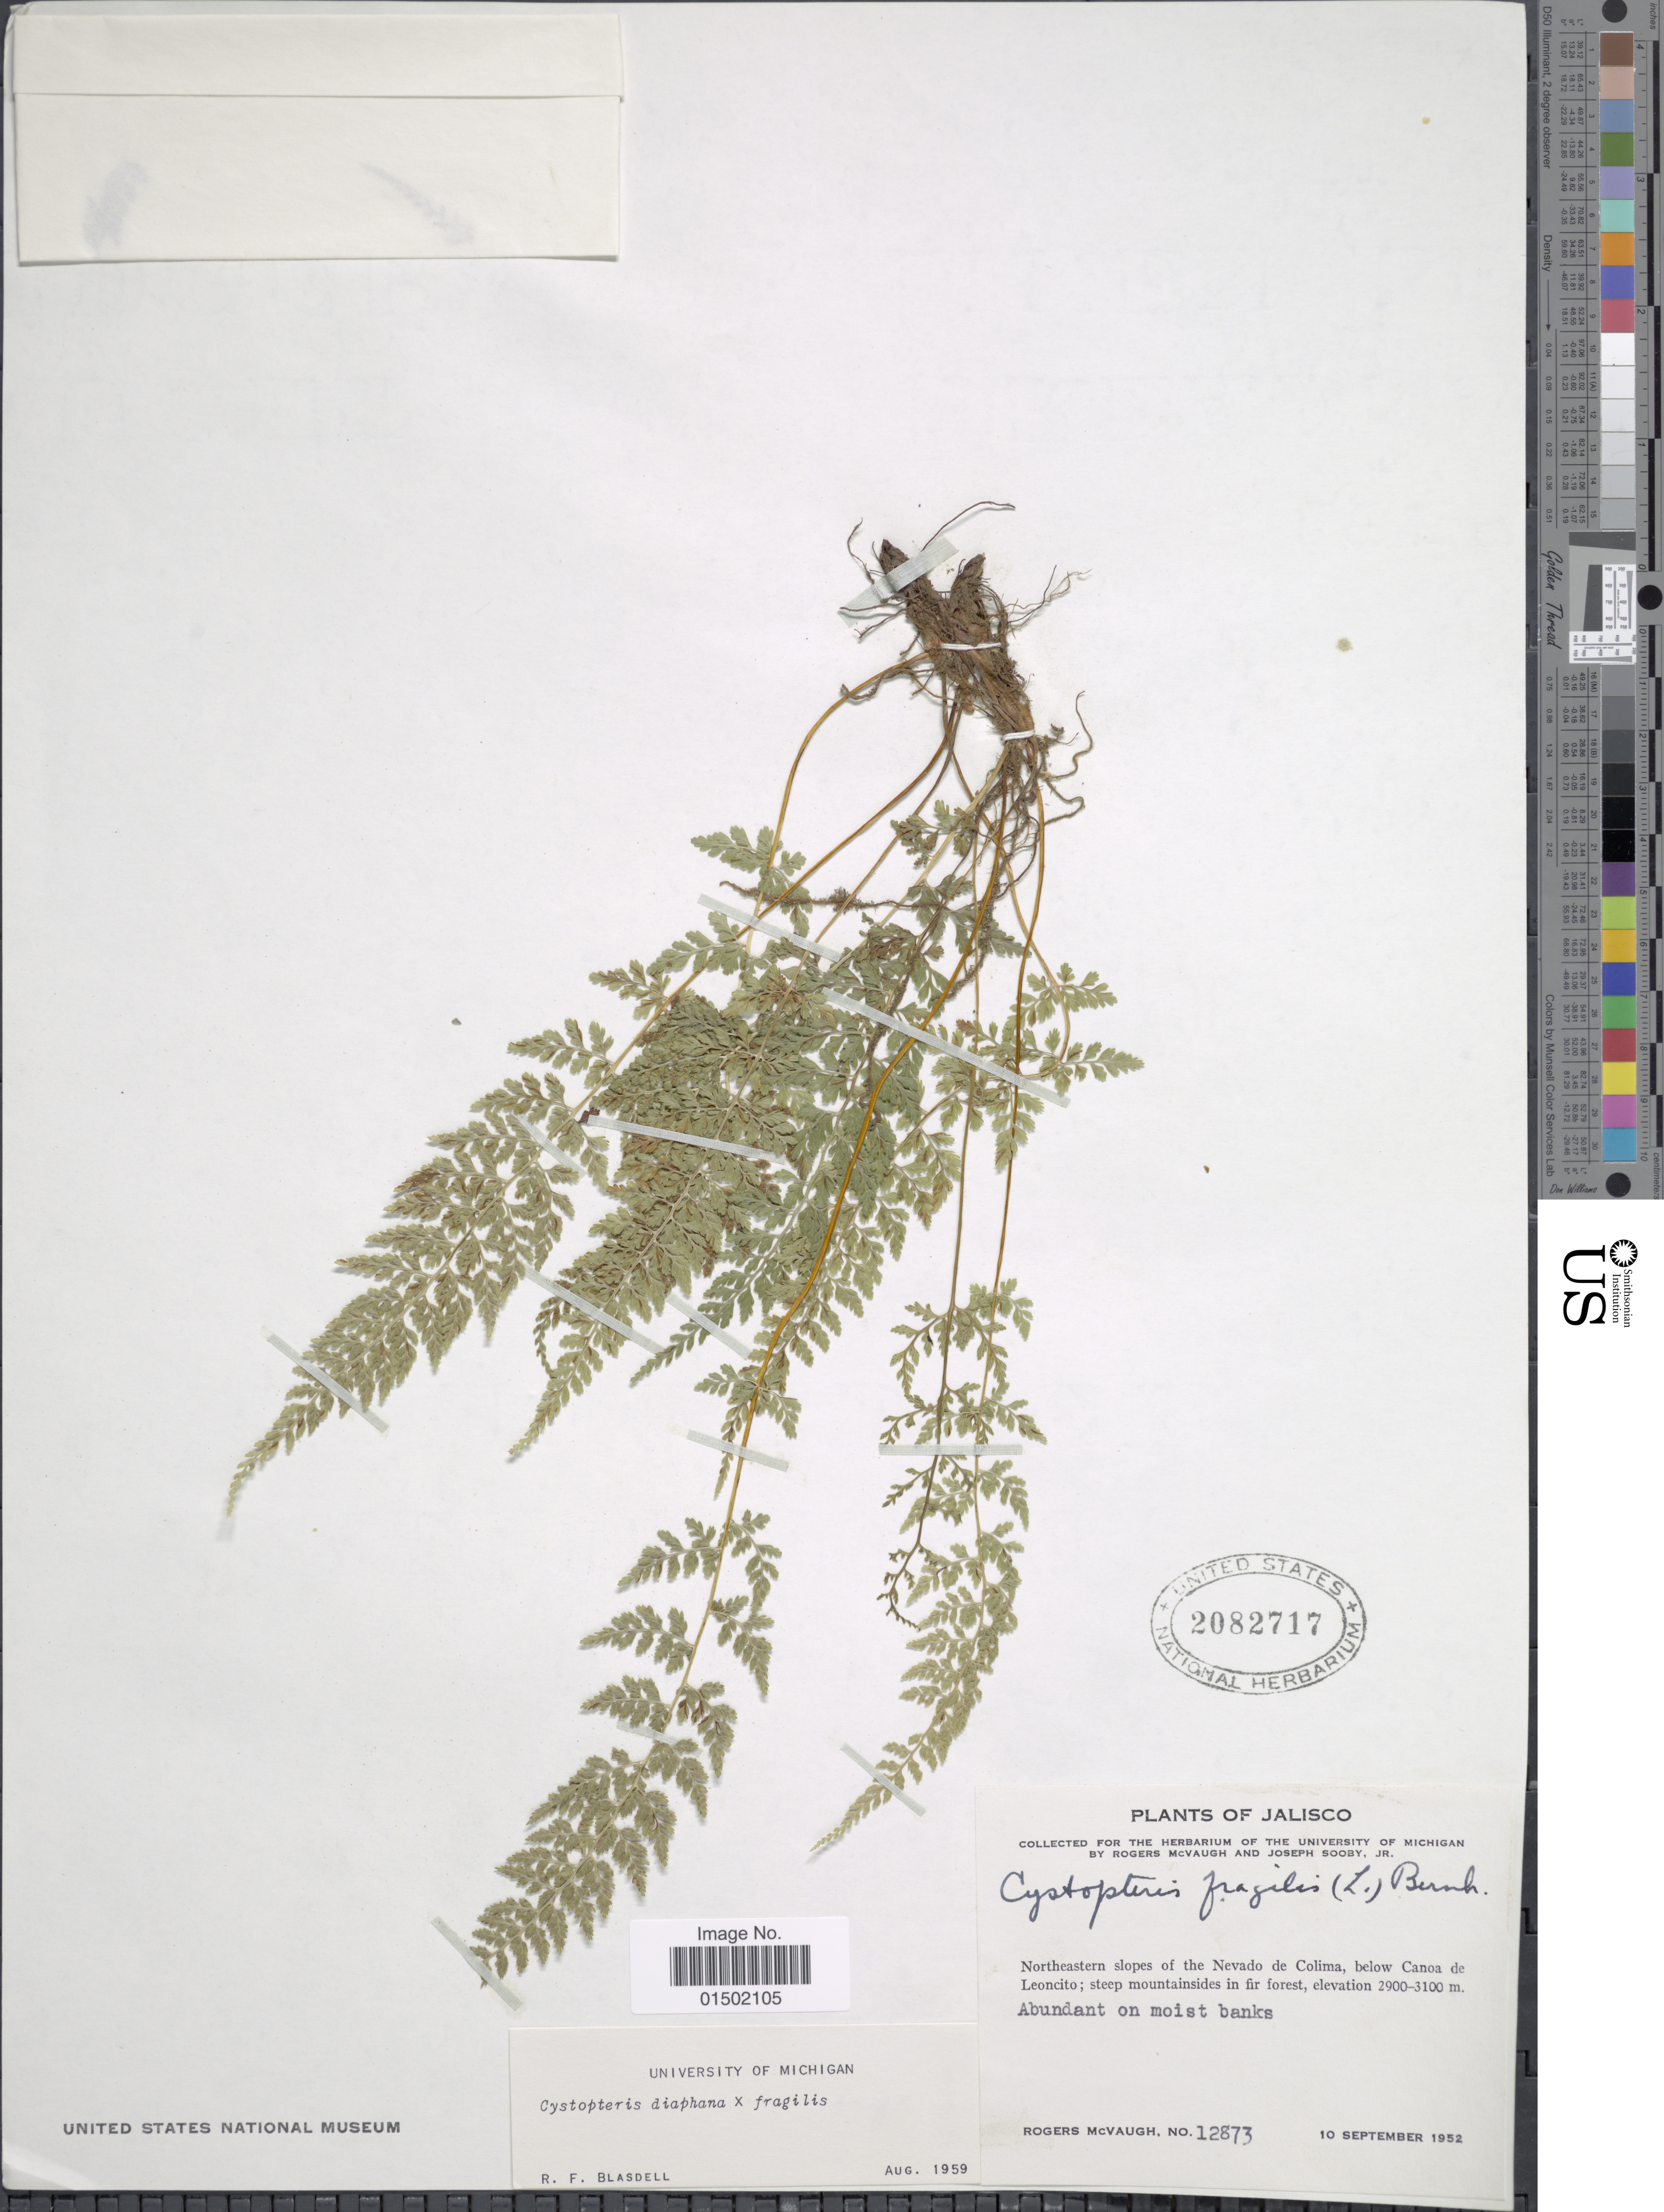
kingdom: Plantae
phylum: Tracheophyta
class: Polypodiopsida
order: Polypodiales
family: Cystopteridaceae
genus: Cystopteris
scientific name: Cystopteris diaphana x C. fragilis (L.) Bernh.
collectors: R. McVaugh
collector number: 12873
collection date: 1952-09-10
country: Mexico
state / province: Jalisco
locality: Northeastern slopes of the Nevado de Colimo, below Canoa de Leoncito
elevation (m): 2900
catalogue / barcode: US 2082717